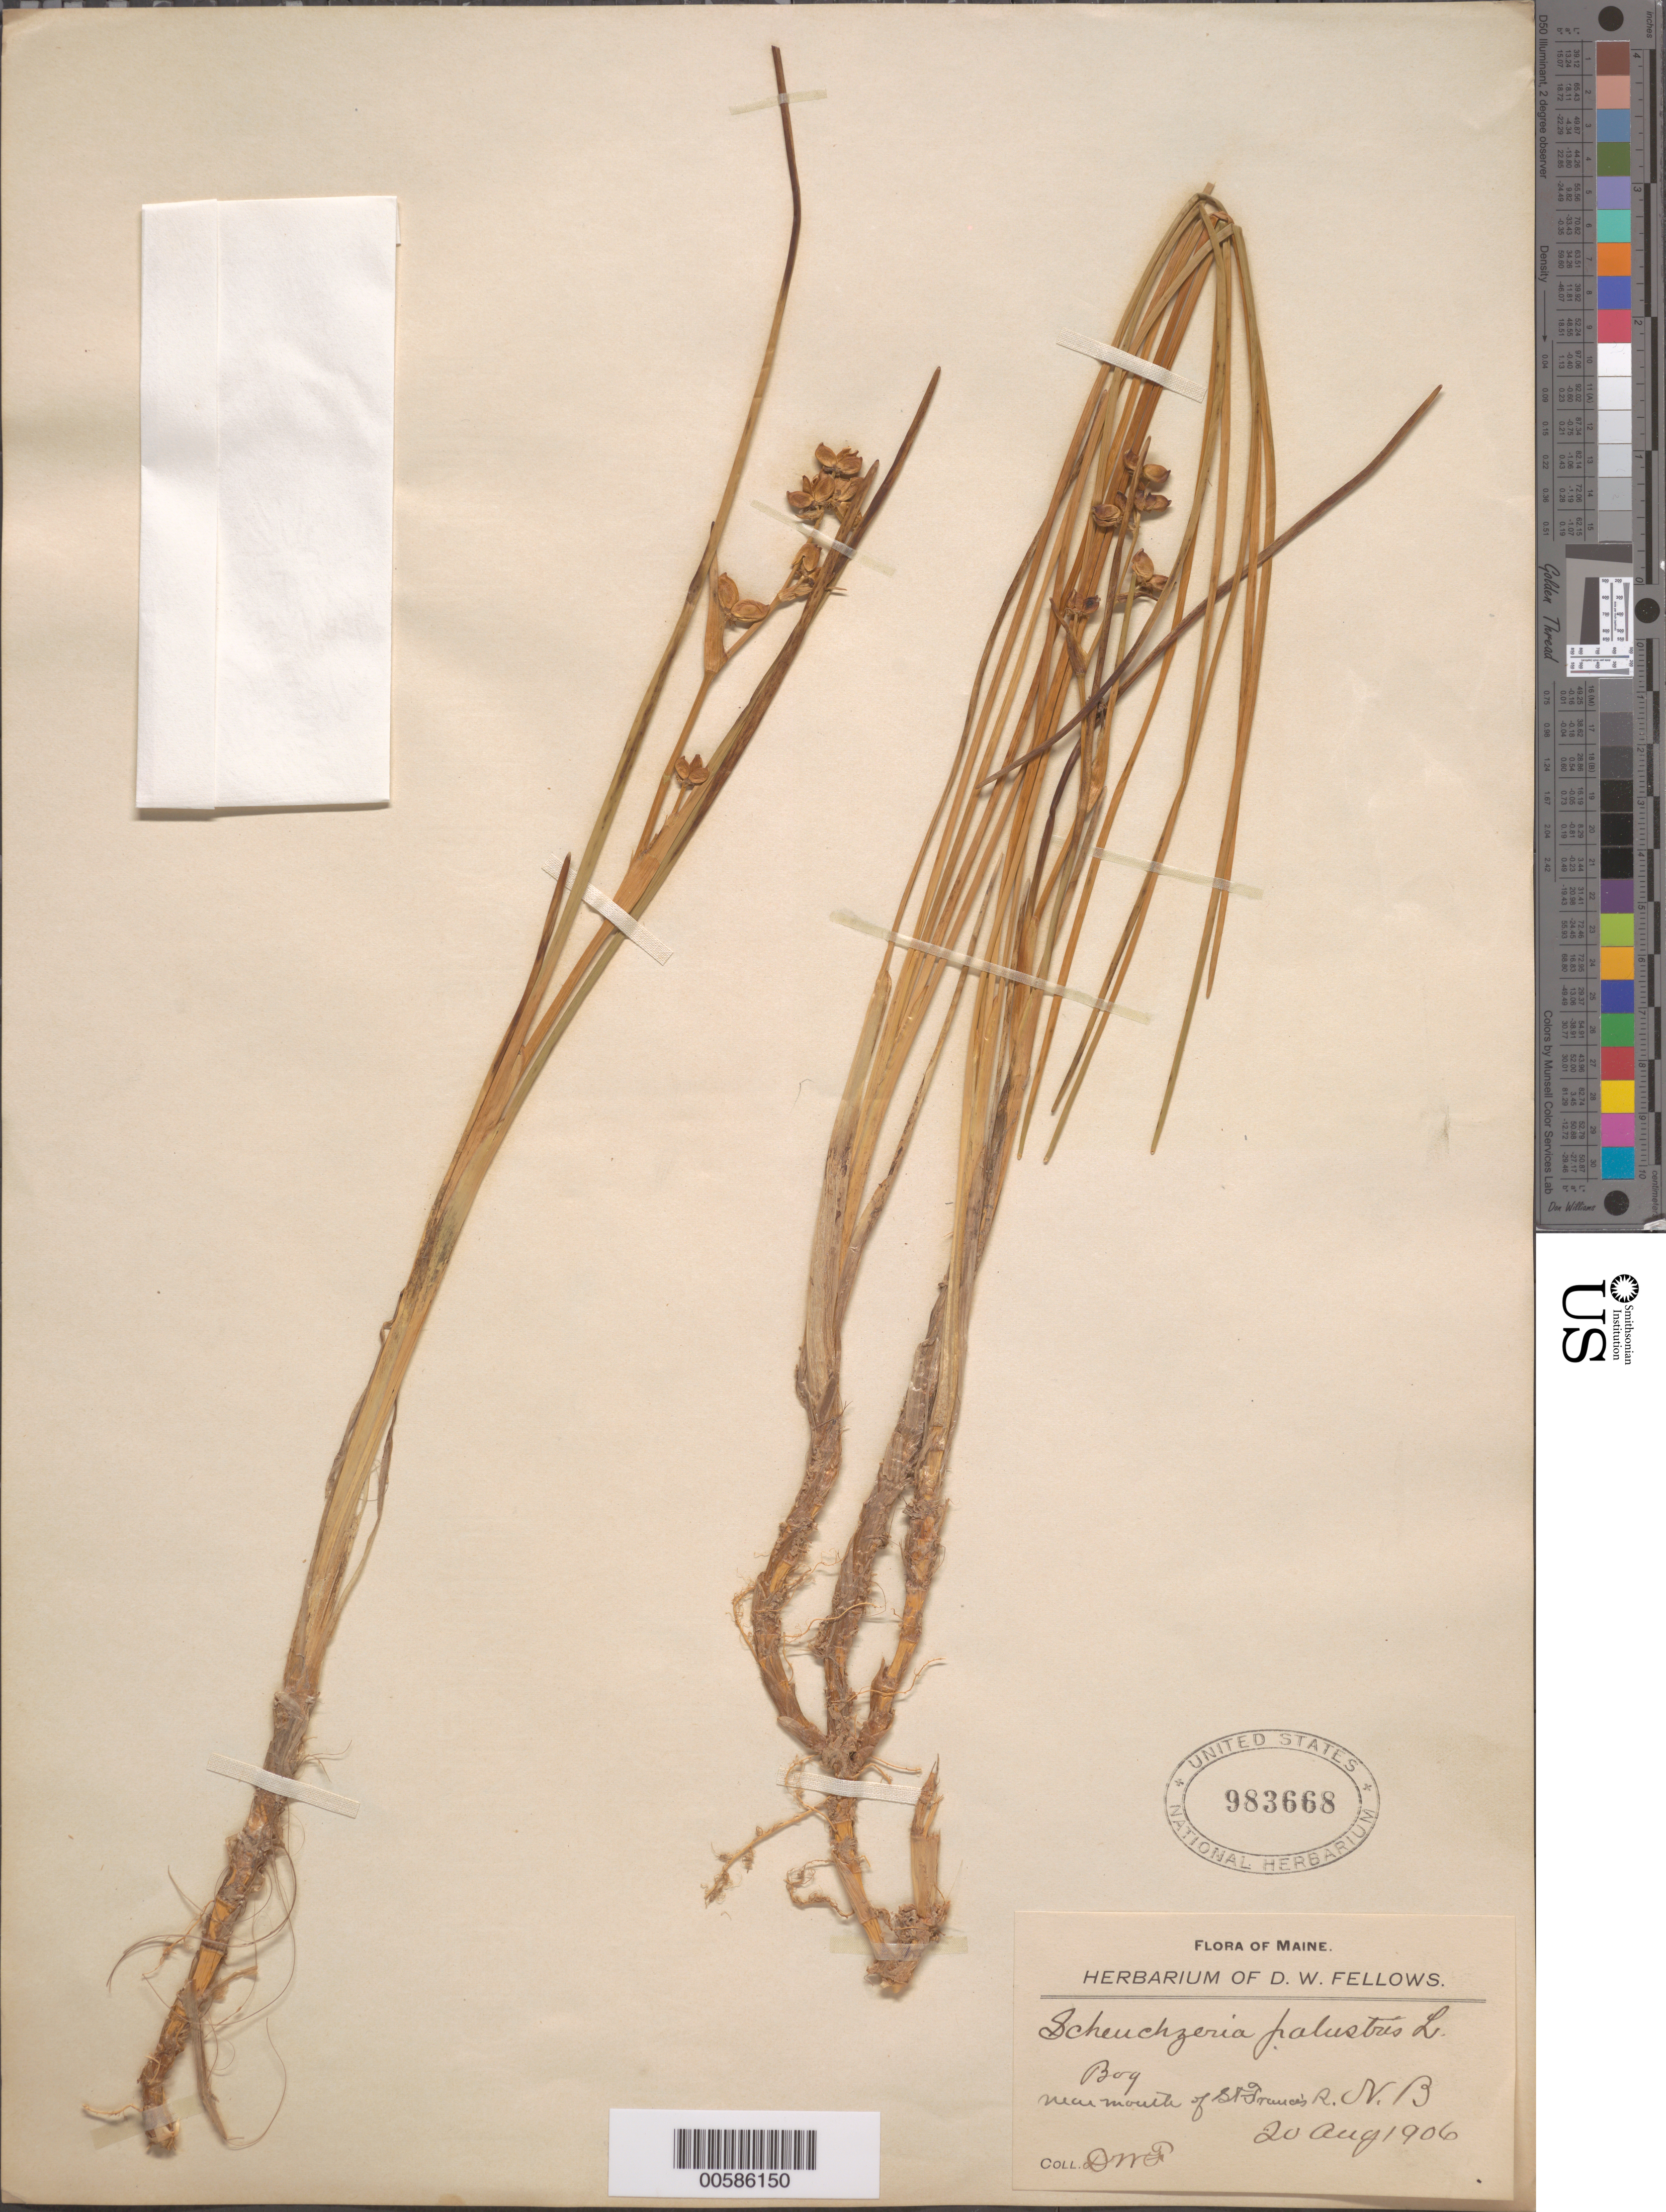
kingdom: Plantae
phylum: Tracheophyta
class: Liliopsida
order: Alismatales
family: Scheuchzeriaceae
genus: Scheuchzeria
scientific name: Scheuchzeria palustris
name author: L.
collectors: D. Fellows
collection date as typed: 20 Aug 1906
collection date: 1906-08-20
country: United States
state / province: Maine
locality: Near mouth of St. Francis River, N.B.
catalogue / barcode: US 983668